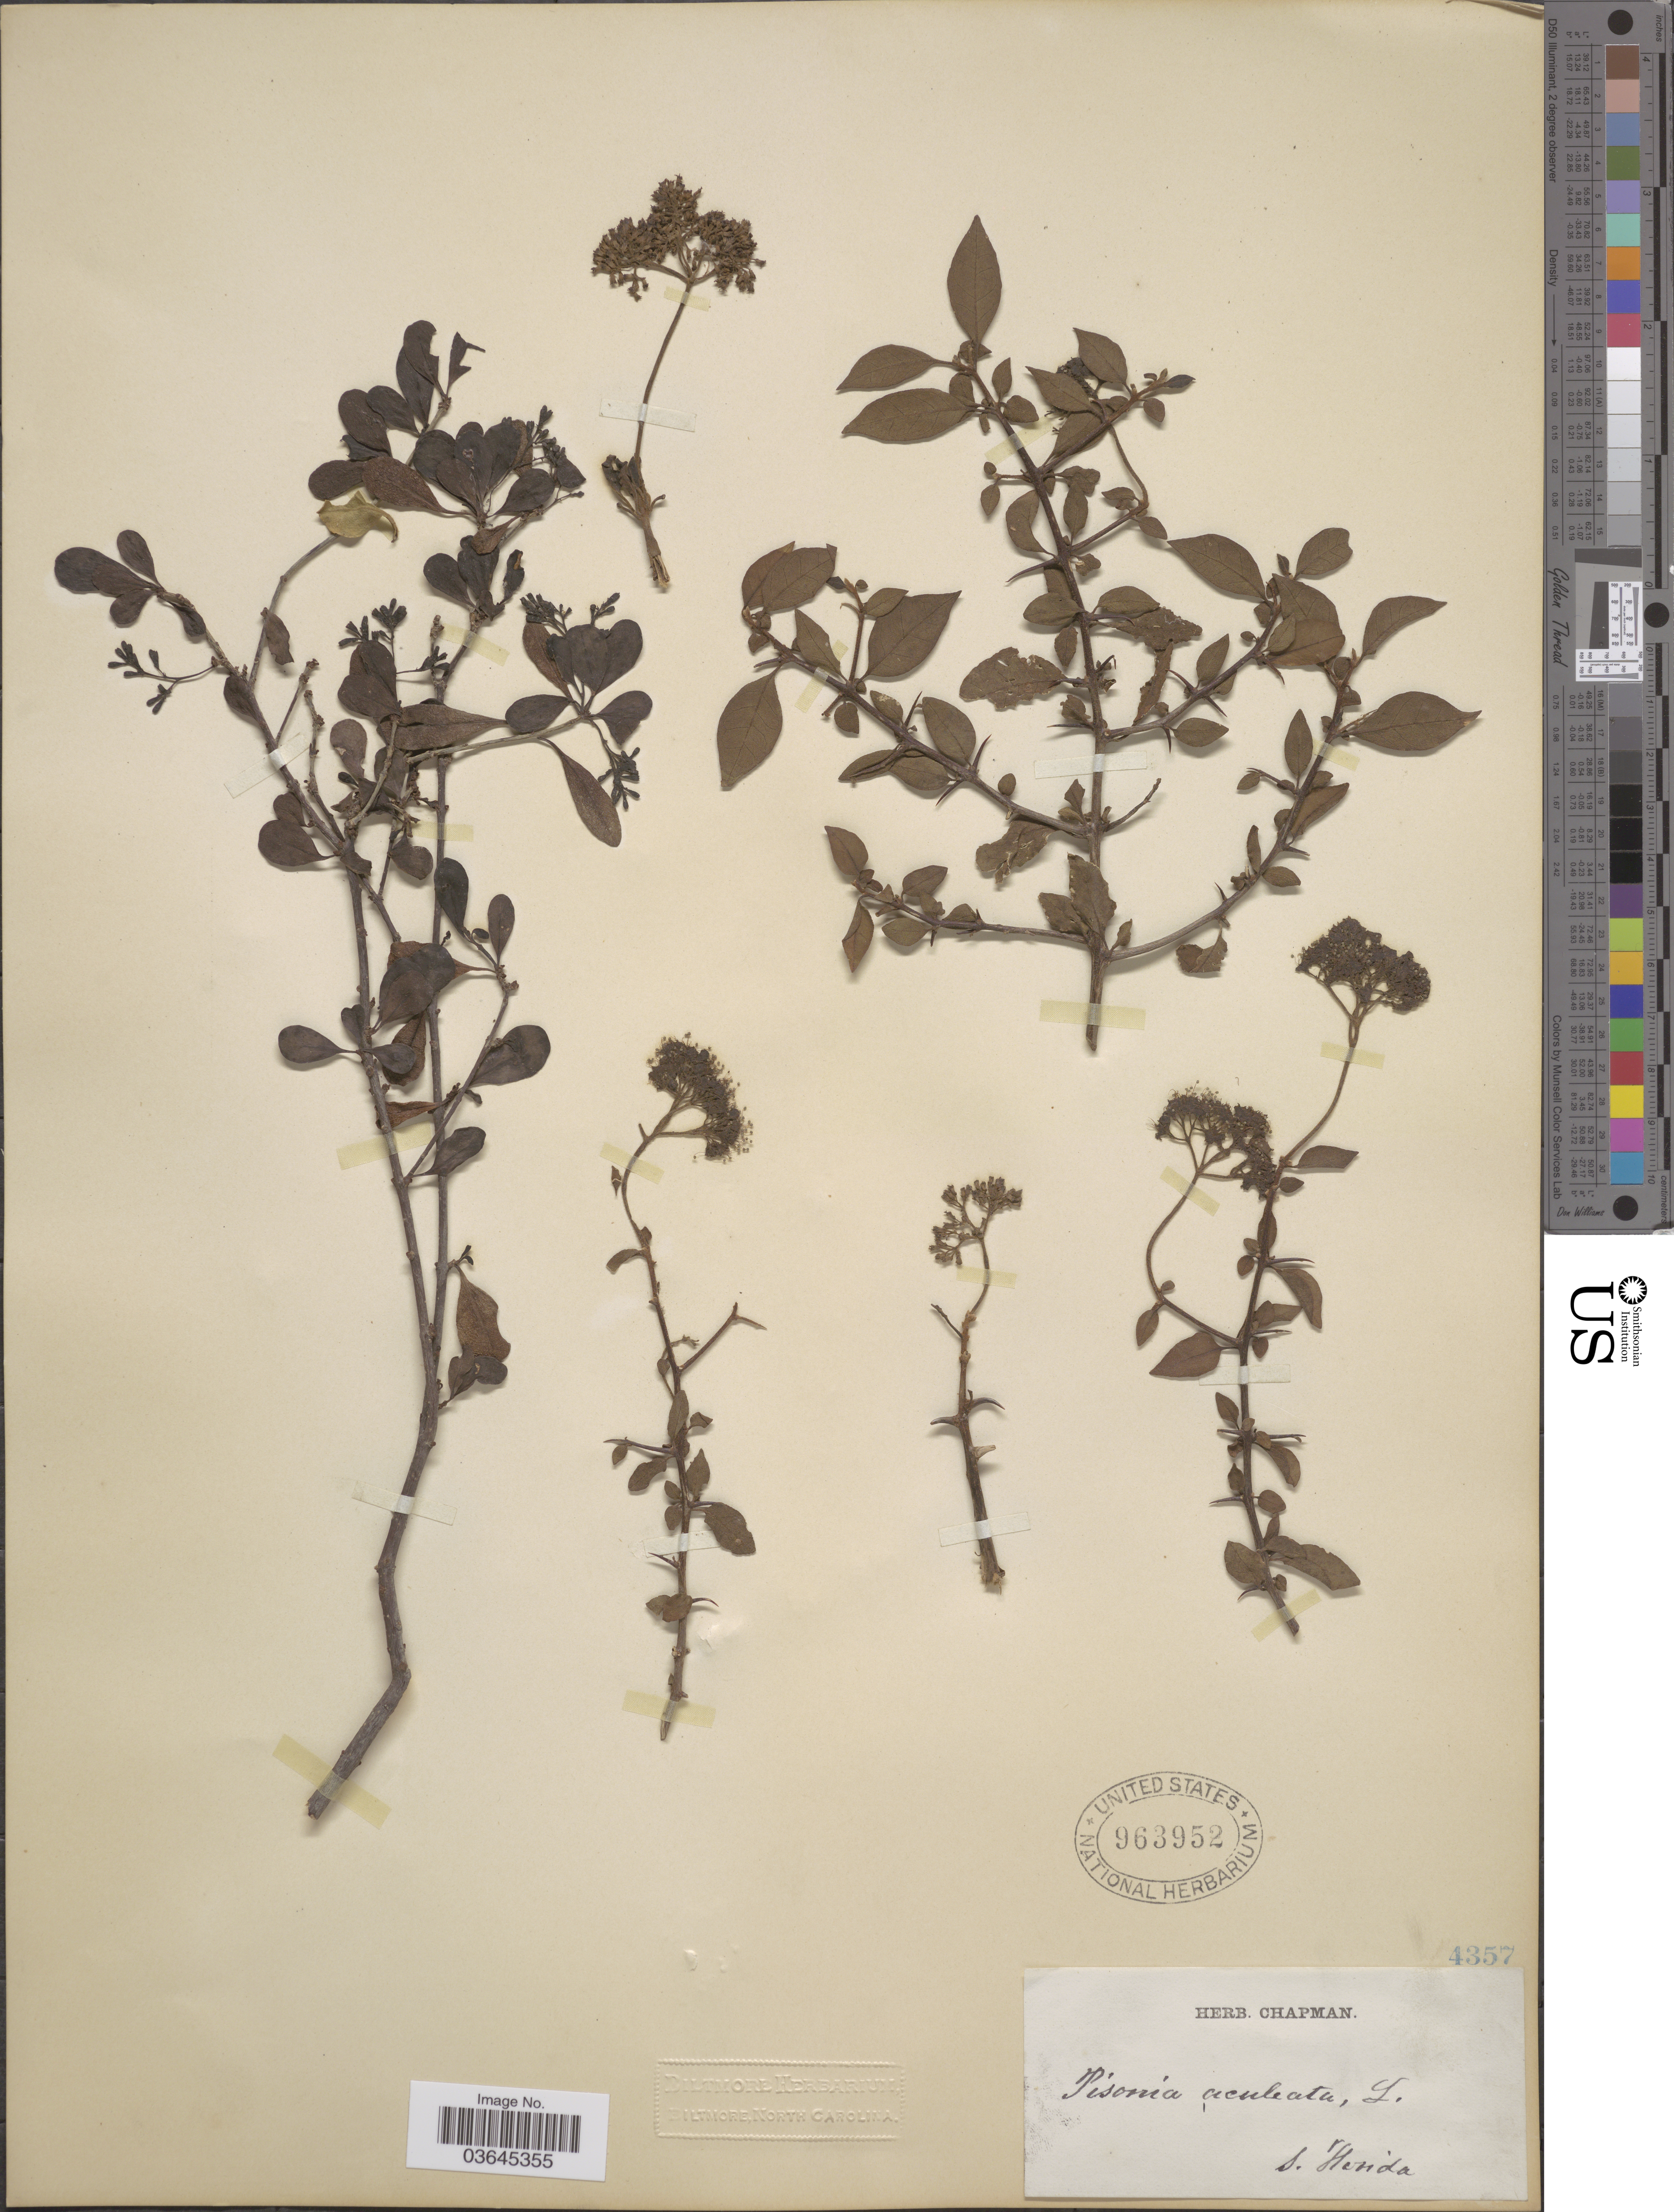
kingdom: Plantae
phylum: Tracheophyta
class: Magnoliopsida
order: Caryophyllales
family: Nyctaginaceae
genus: Pisonia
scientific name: Pisonia aculeata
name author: L.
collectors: ex herb. Chapman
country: United States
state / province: Florida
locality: S. Florida.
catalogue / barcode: US 963952